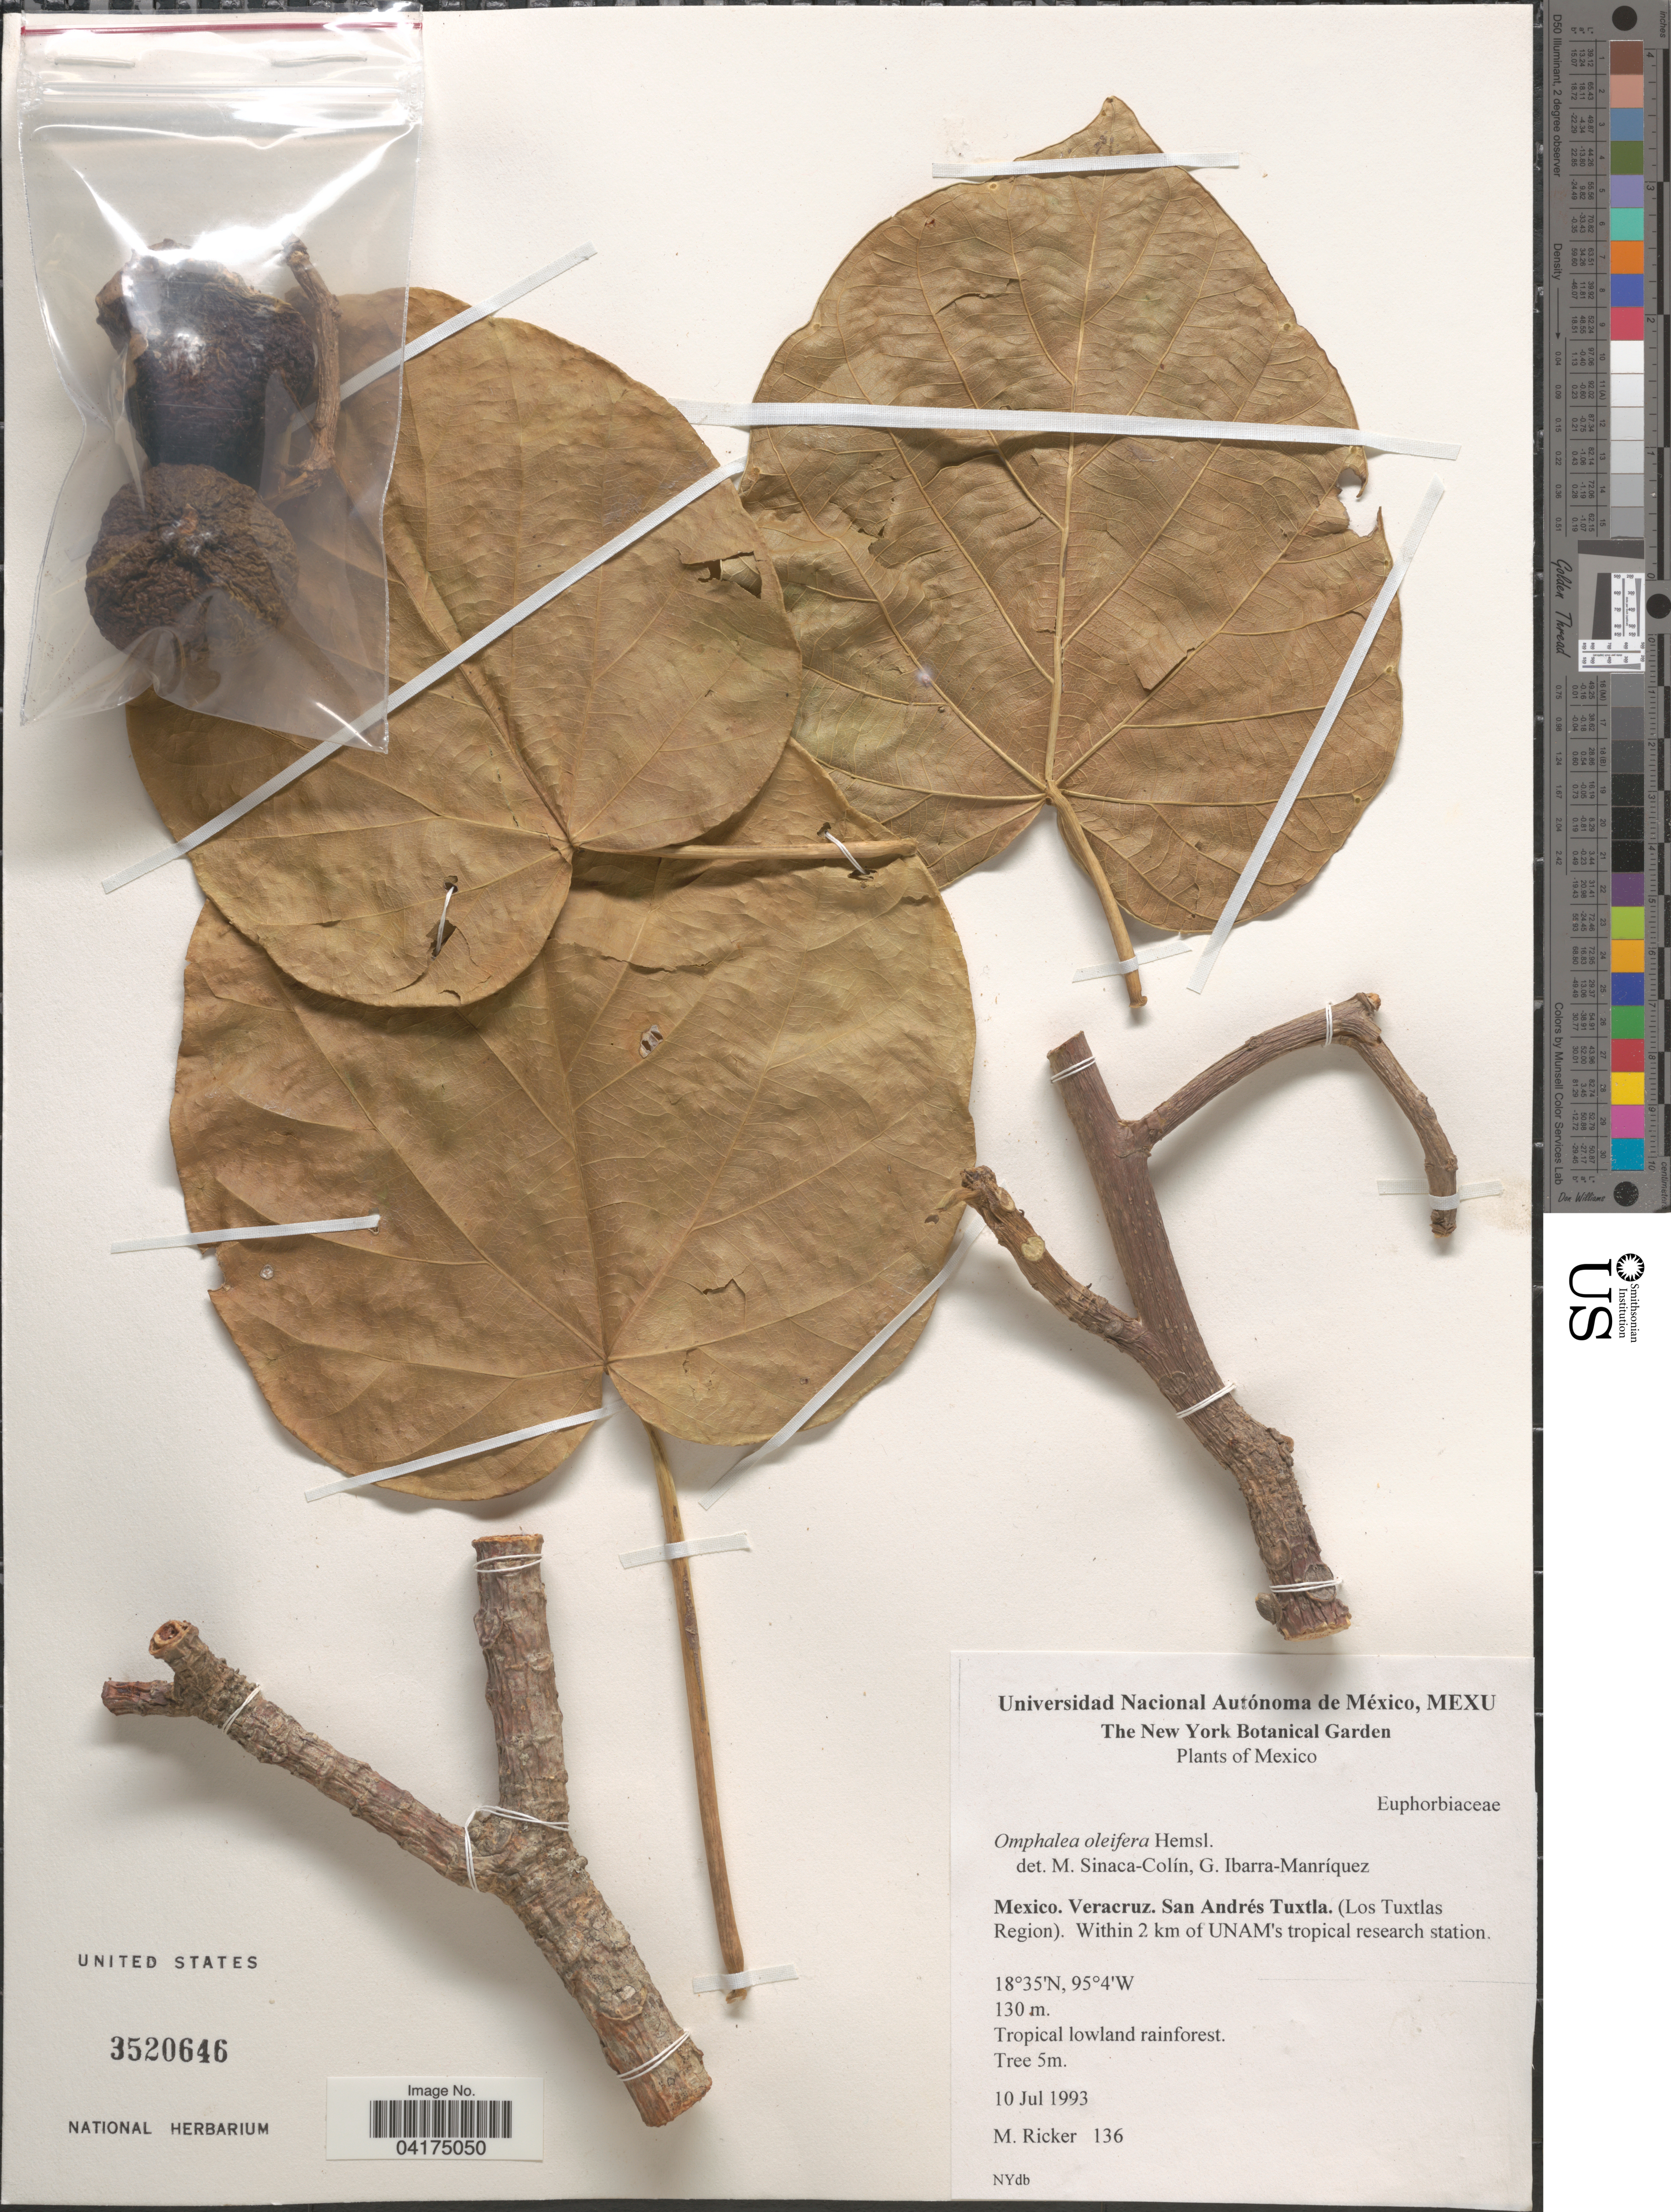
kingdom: Plantae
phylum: Tracheophyta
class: Magnoliopsida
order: Malpighiales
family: Euphorbiaceae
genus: Omphalea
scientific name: Omphalea oleifera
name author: Hemsl.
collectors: M. Ricker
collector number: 136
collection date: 1993-07-10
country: Mexico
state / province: Veracruz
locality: Veracruz. San Andrés Tuxtla. (Los Tuxtlas Region). Within 2 km of UNAM's tropical research station.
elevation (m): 130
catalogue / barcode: US 3520646